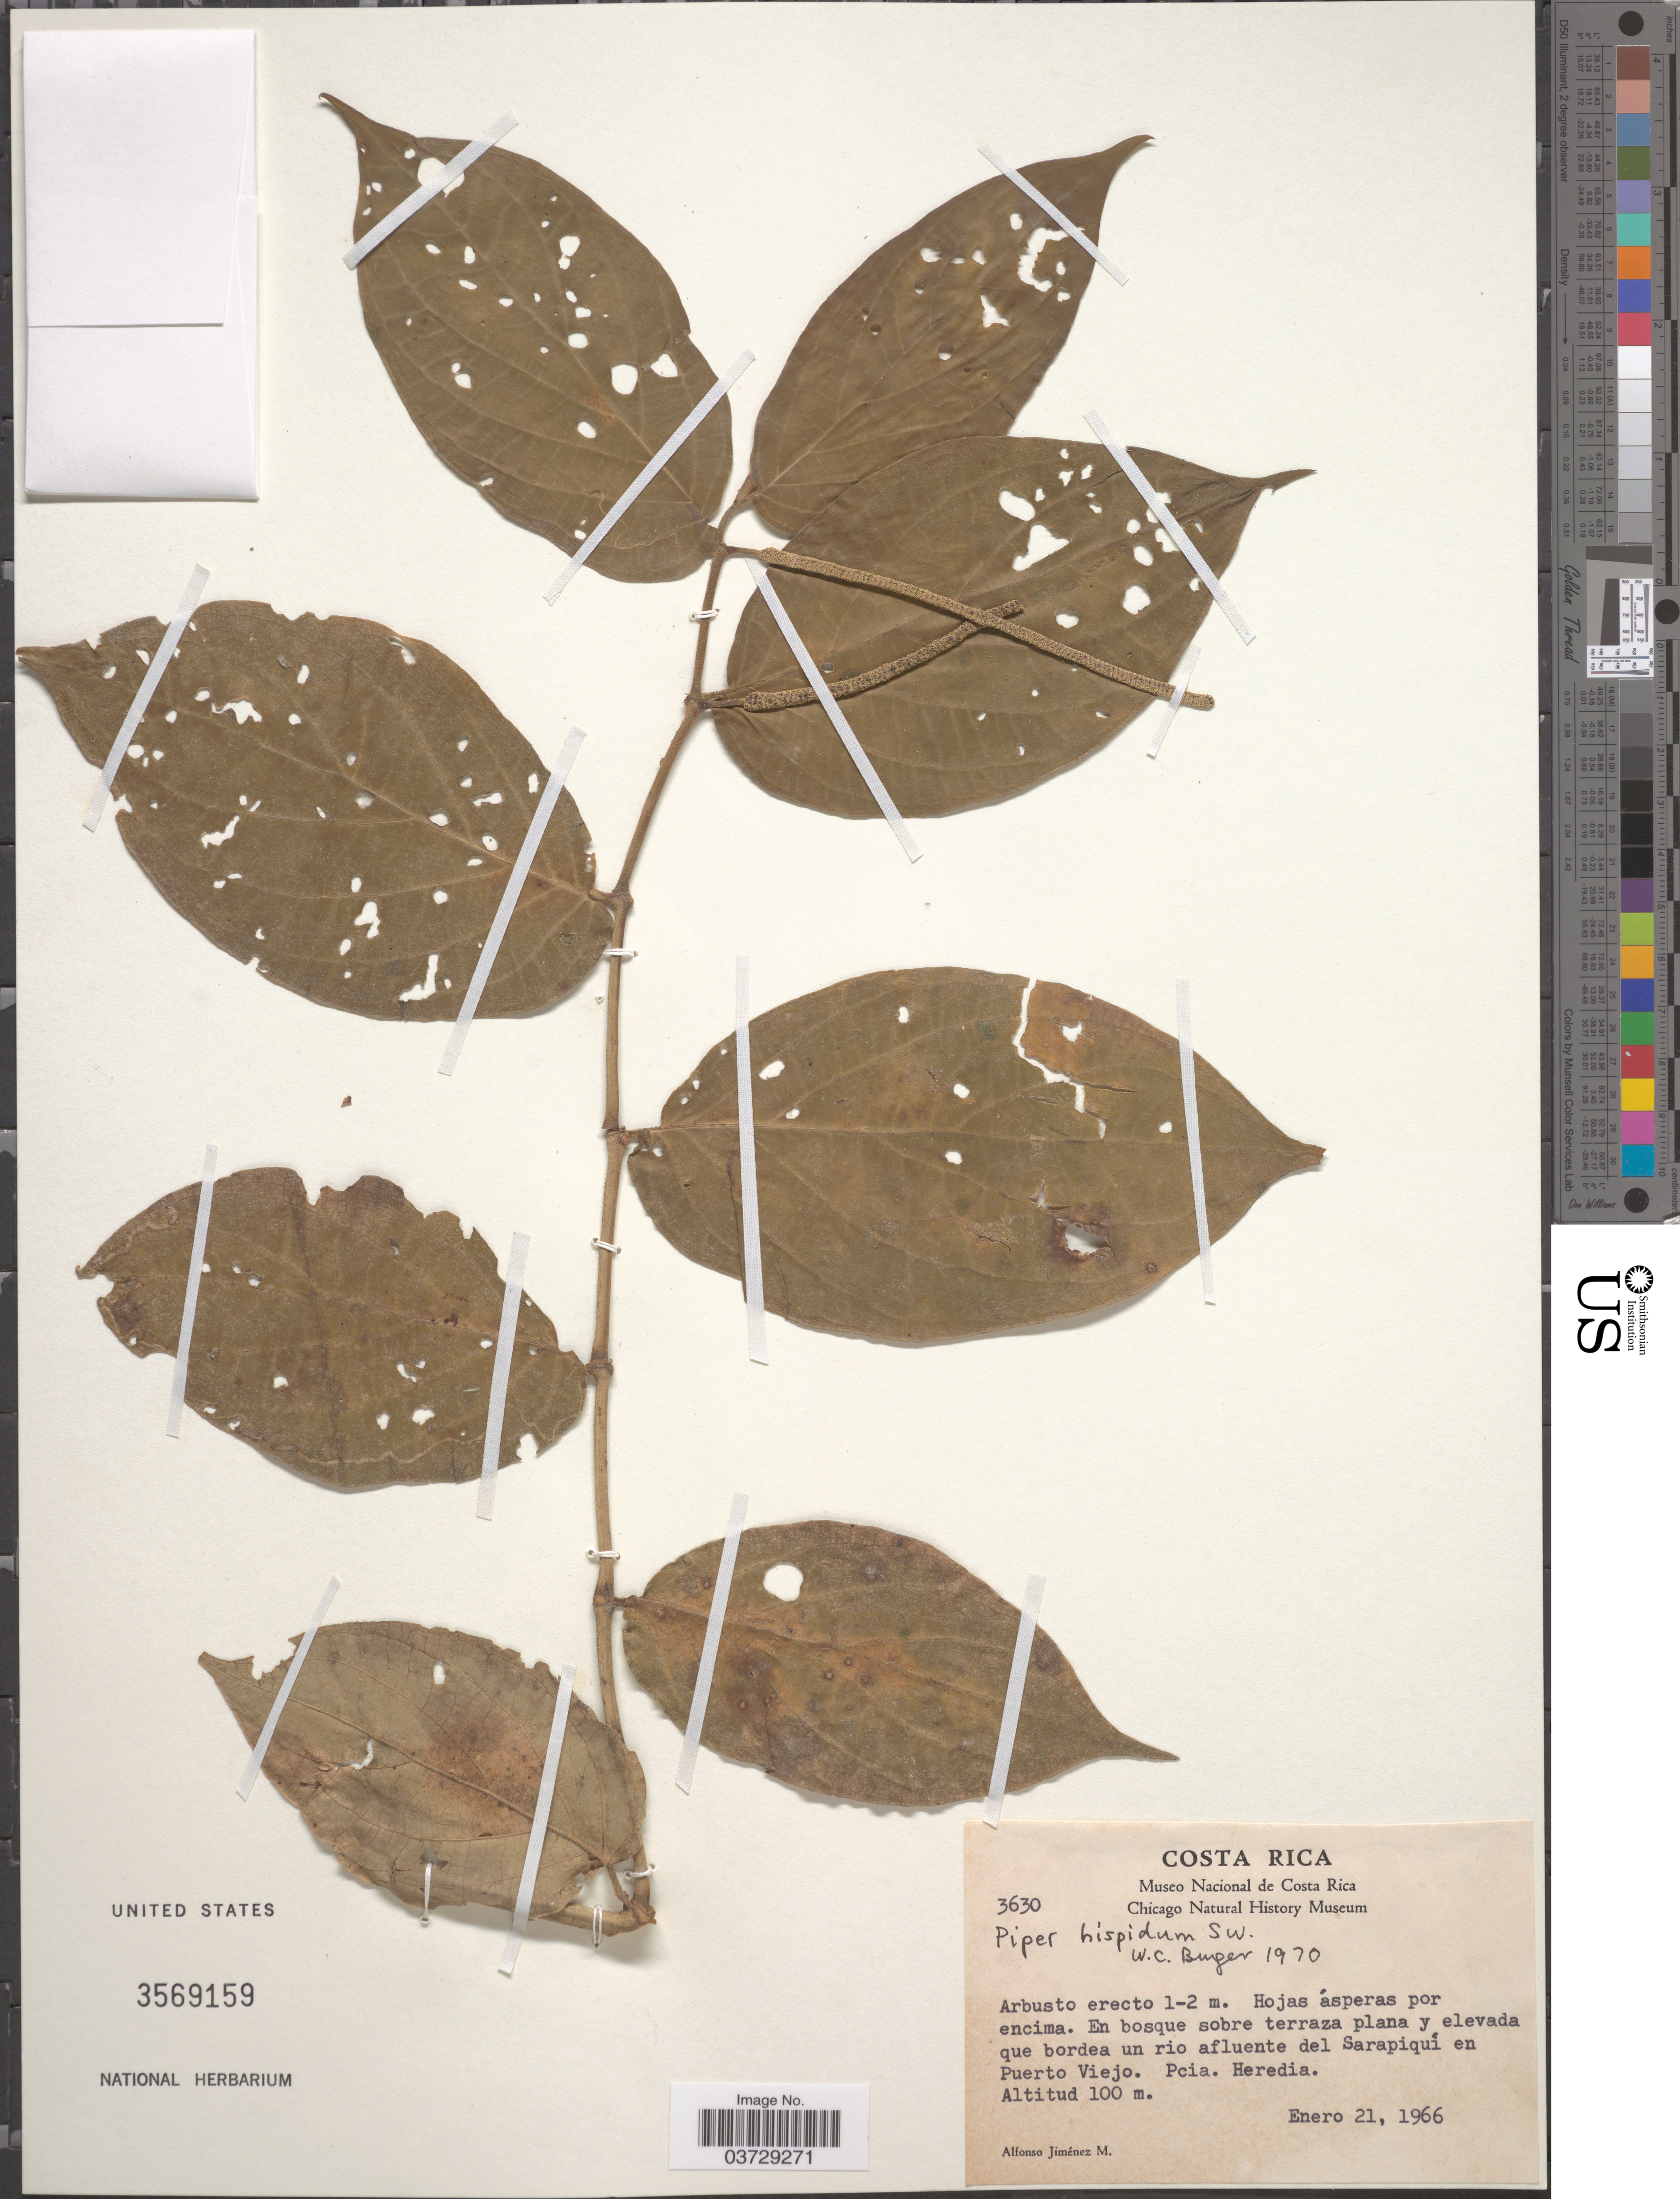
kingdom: Plantae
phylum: Tracheophyta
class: Magnoliopsida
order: Piperales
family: Piperaceae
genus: Piper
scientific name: Piper hispidum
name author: Sw.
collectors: A. Jimenez M.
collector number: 3630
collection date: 1966-01-21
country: Costa Rica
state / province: Heredia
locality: En bosque sobre terraza plana y elevada que bordea un rio afluente del Sarapiquí en Puerto Viejo.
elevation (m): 100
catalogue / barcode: US 3569159